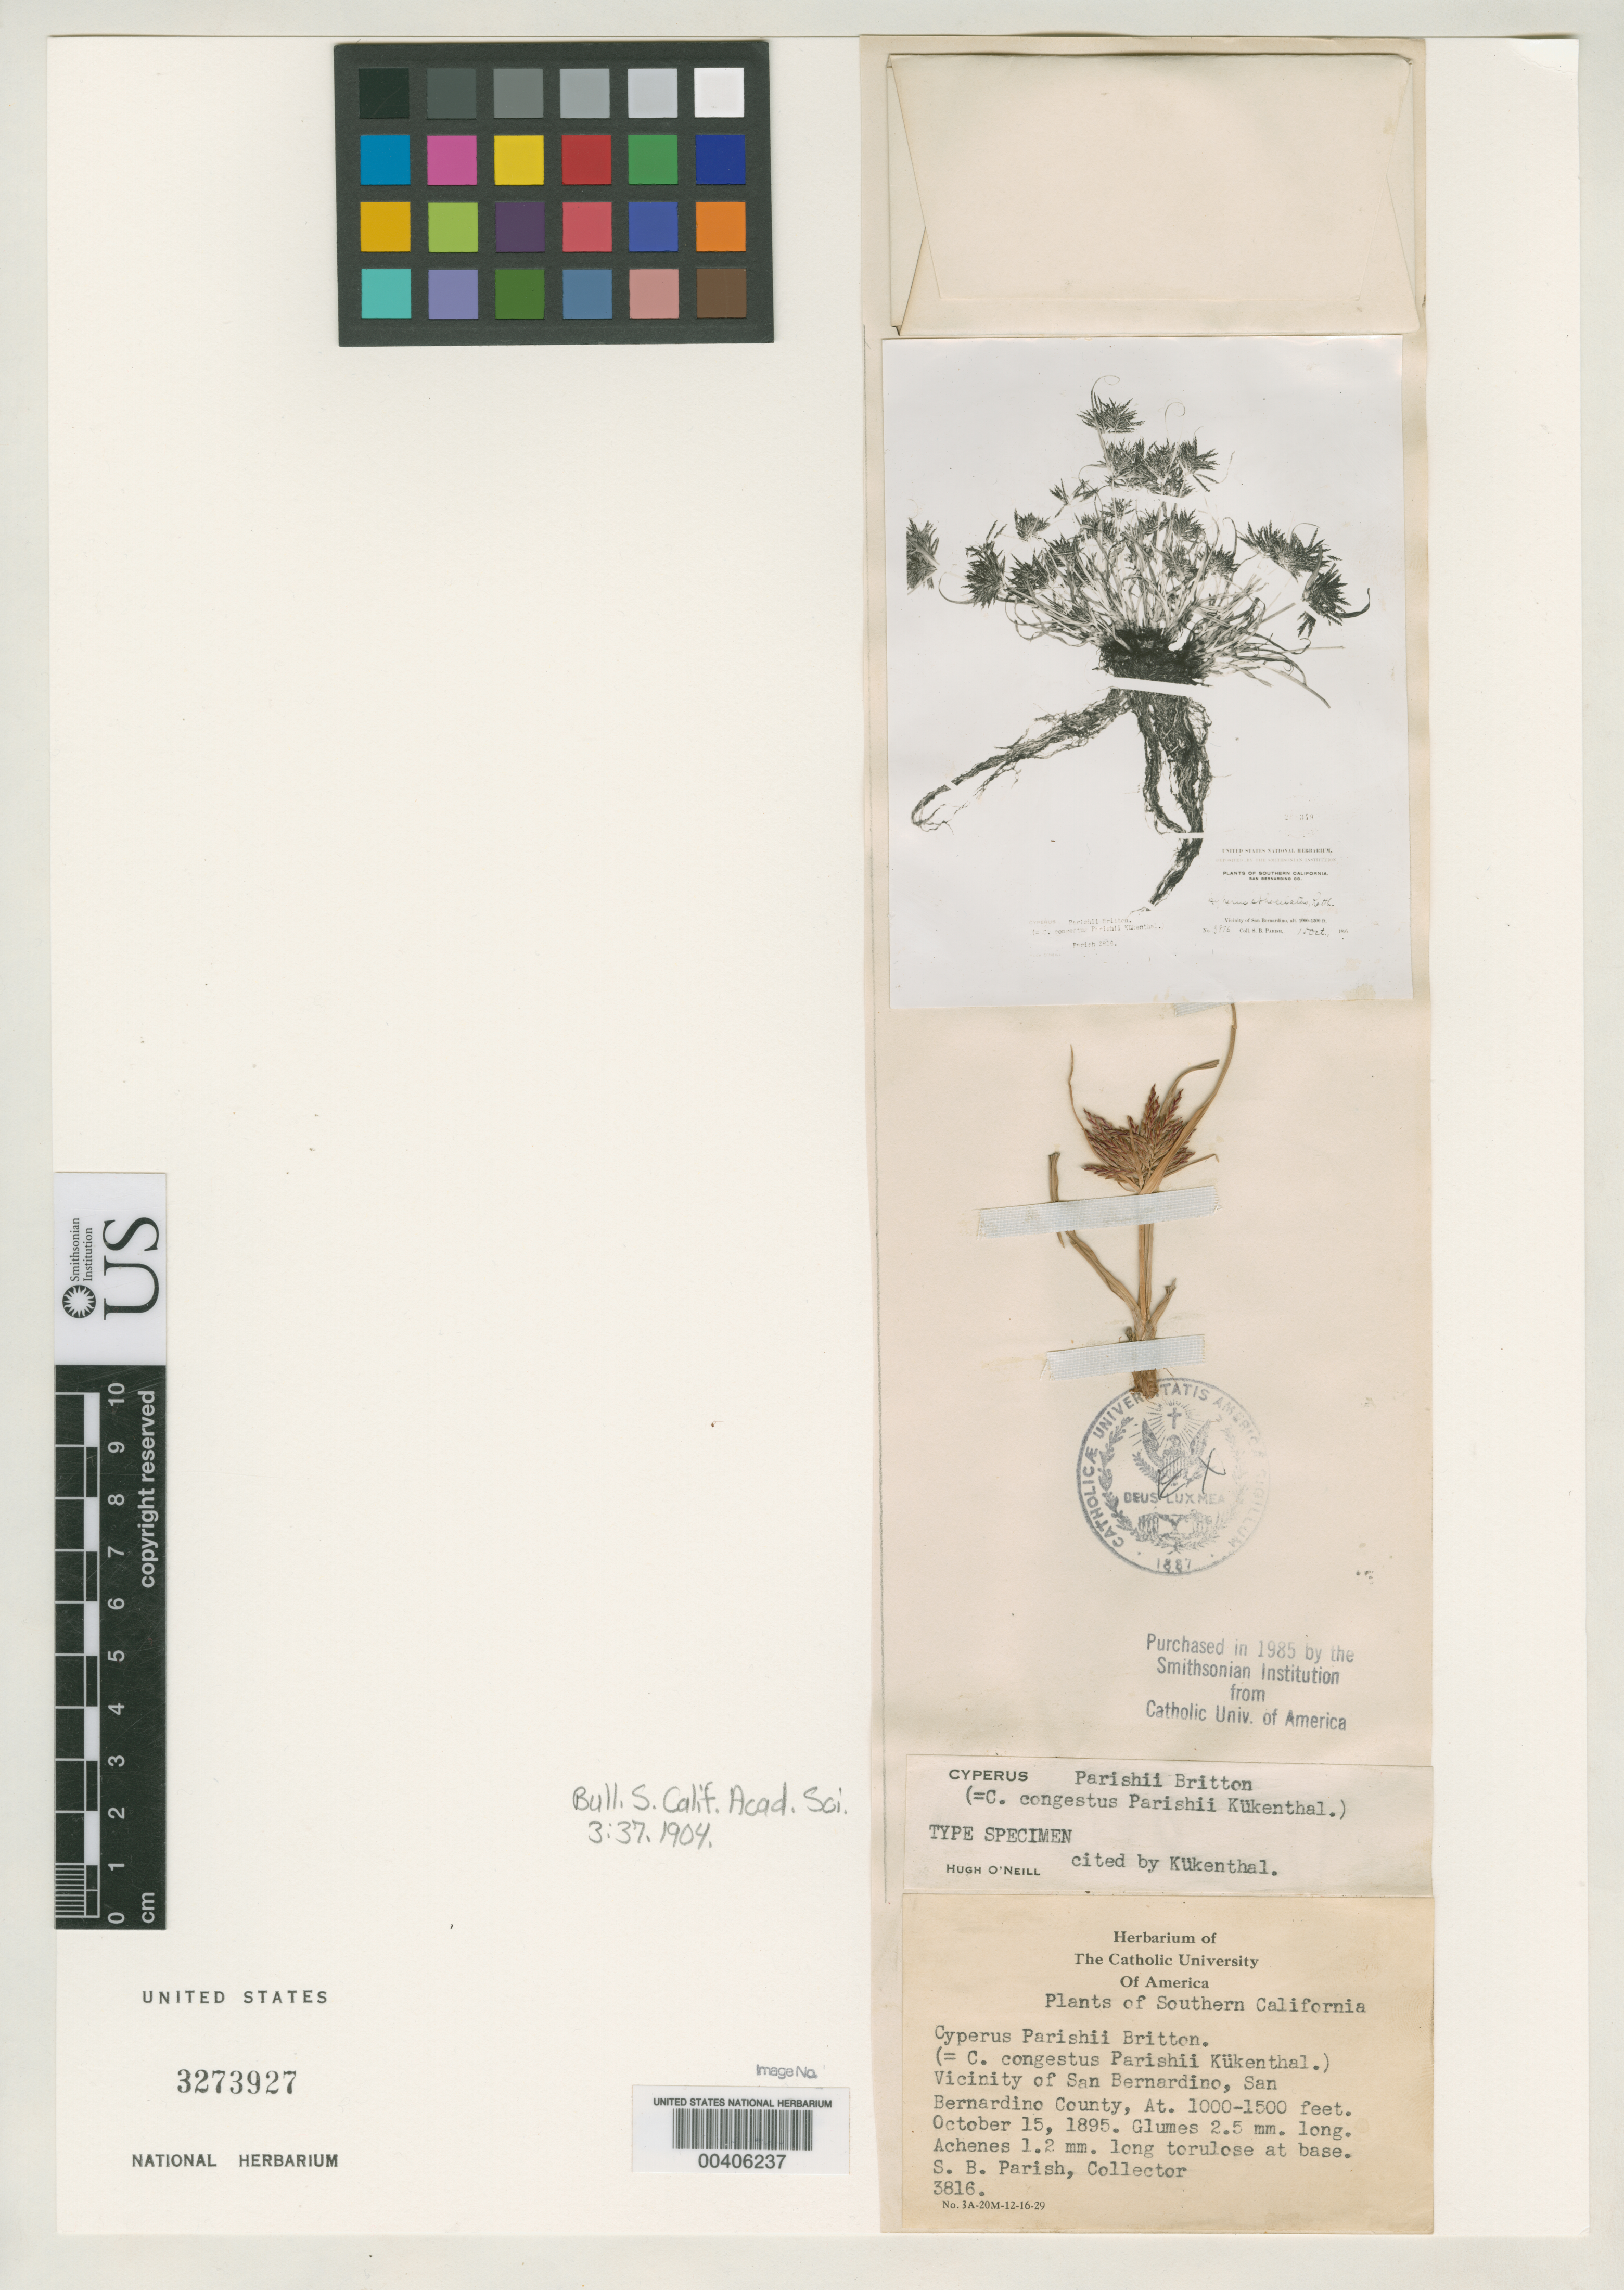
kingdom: Plantae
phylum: Tracheophyta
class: Liliopsida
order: Poales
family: Cyperaceae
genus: Cyperus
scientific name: Cyperus parishii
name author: Britton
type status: Type Fragment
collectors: S. B. Parish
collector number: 3816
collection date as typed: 15 Oct 1895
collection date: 1895-10-15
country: United States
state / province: California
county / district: San Bernardino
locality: Vicinity of San Bernardino Co.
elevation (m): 305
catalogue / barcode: US 3273927